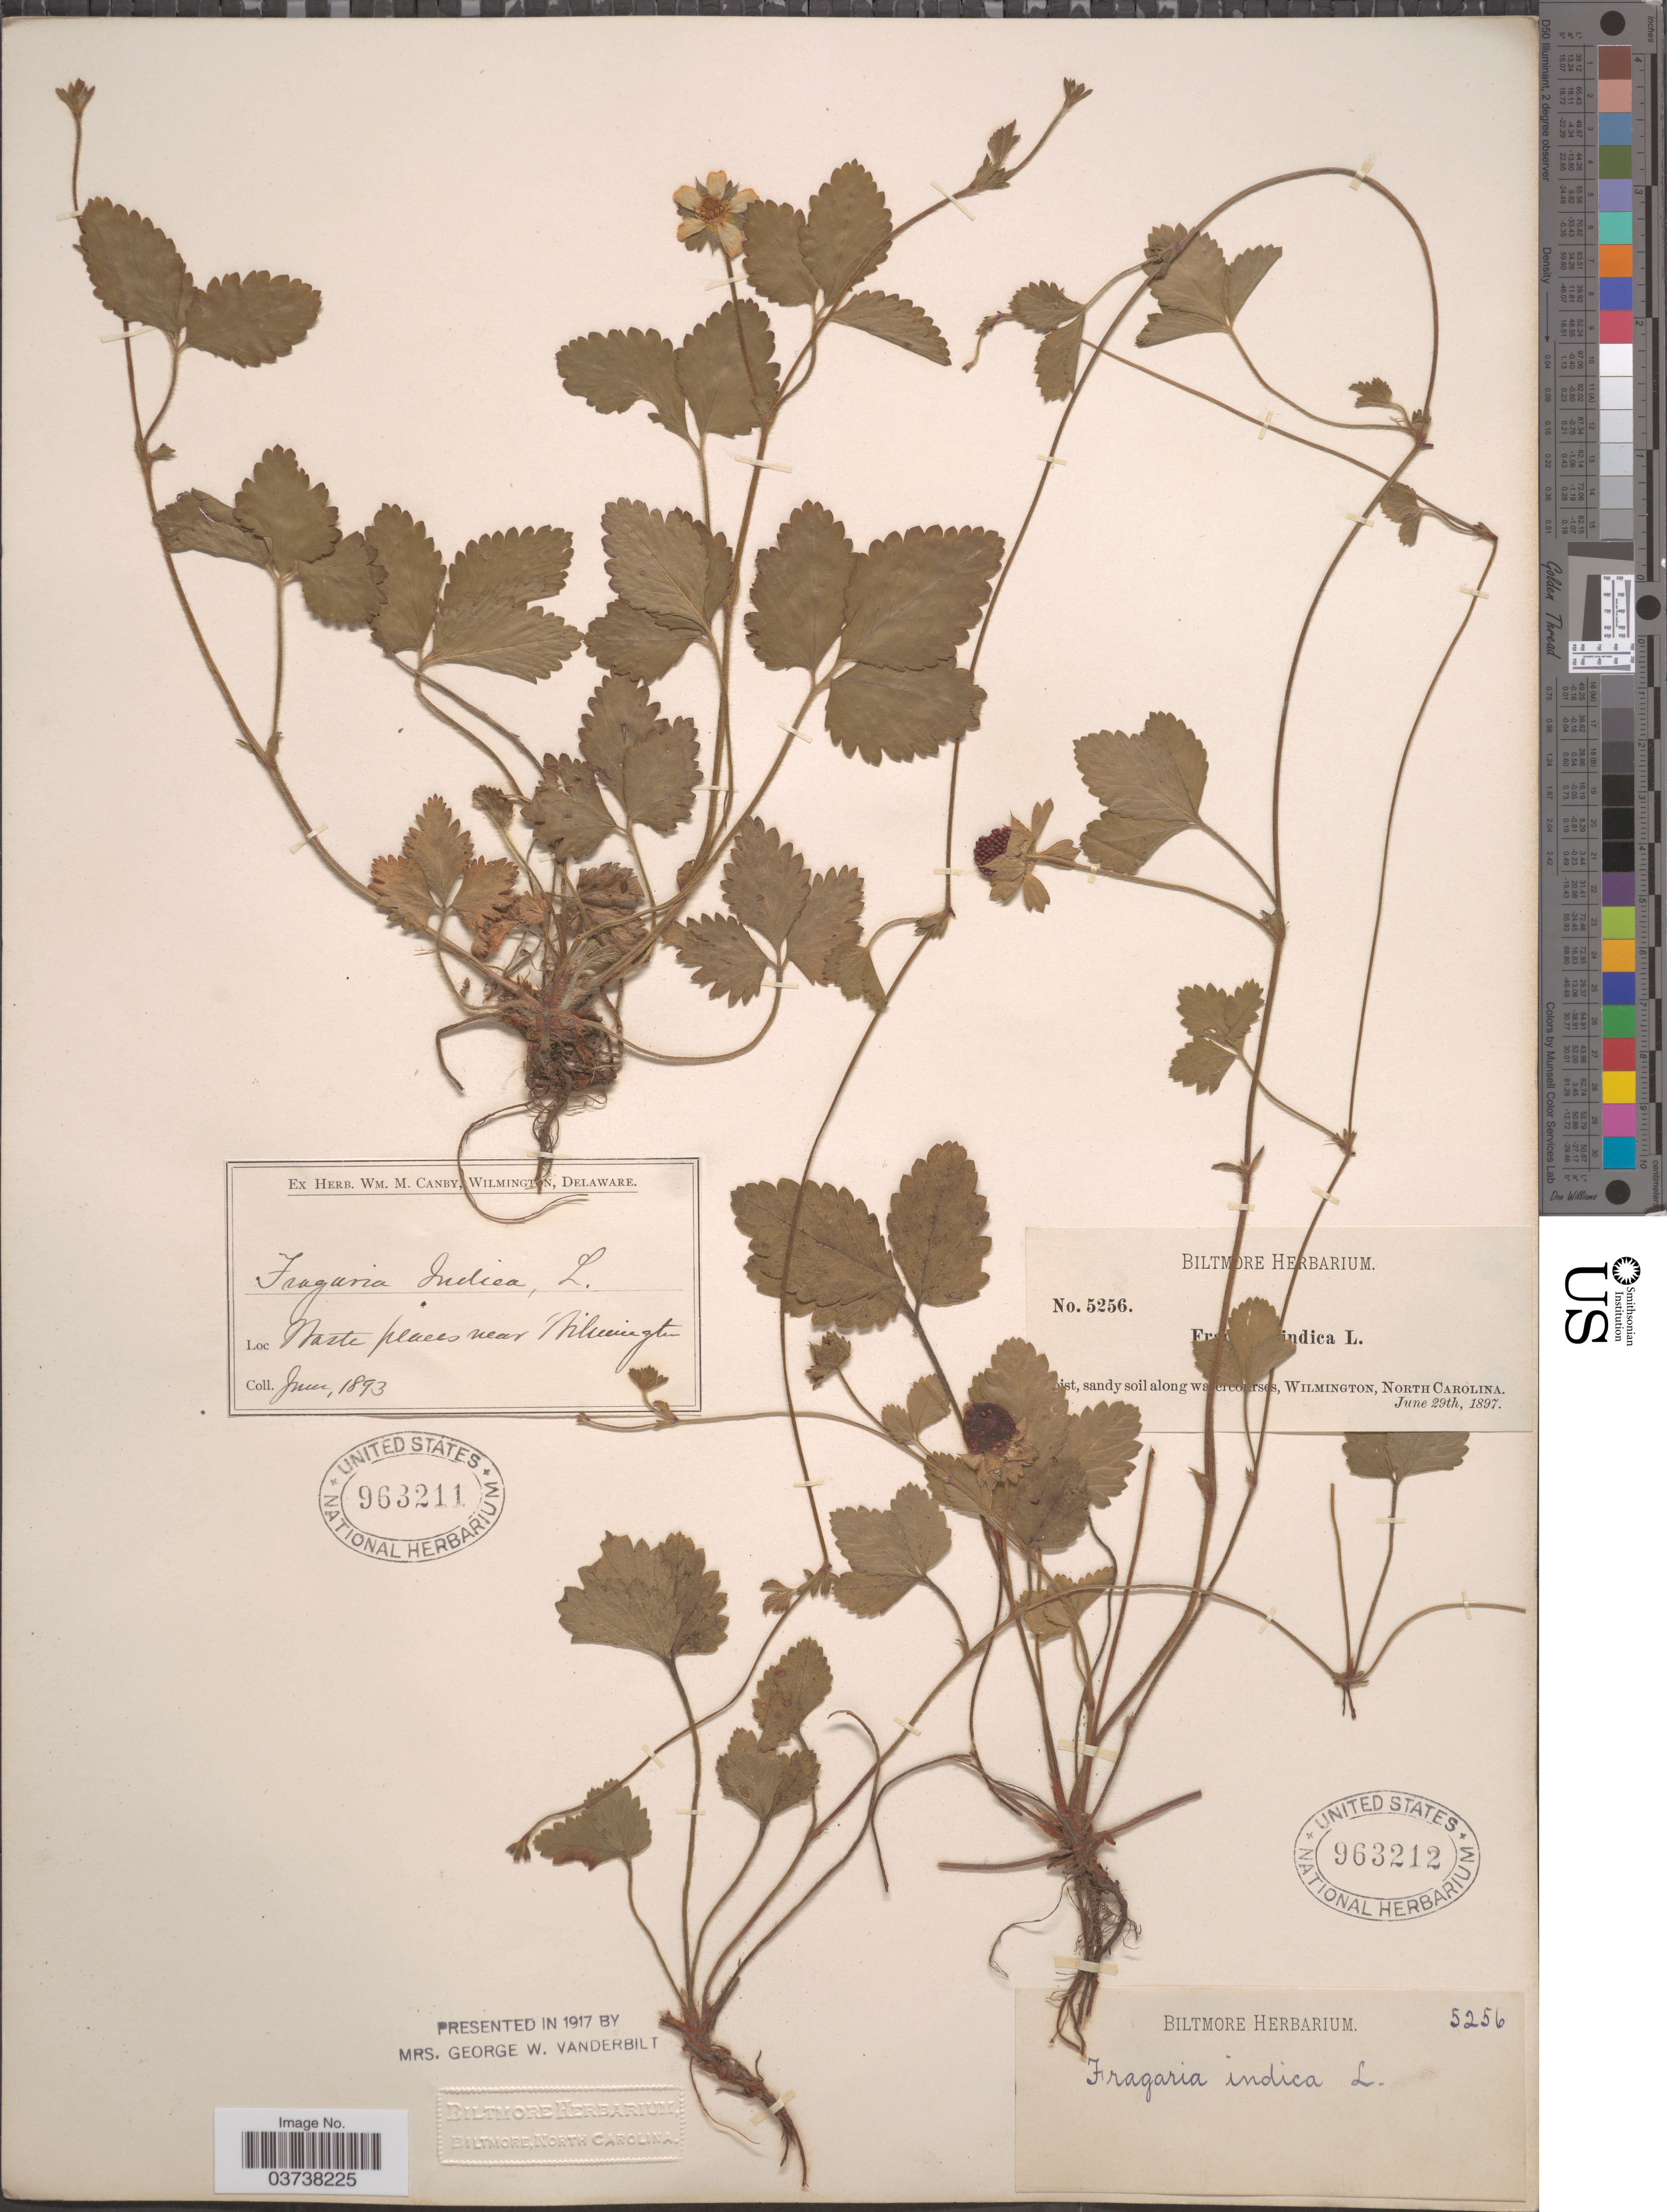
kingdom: Plantae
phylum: Tracheophyta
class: Magnoliopsida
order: Rosales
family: Rosaceae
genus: Potentilla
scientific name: Potentilla indica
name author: (Andrews) Th. Wolf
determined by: Strong, Mark T., (BOT), Smithsonian Institution - National Museum of Natural History (UNITED STATES)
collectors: ex herb. Biltmore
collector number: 5256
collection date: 1897-06-29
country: United States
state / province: South Carolina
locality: Along watercourses, Wilmington, North Carolina.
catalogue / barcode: US 963212-2